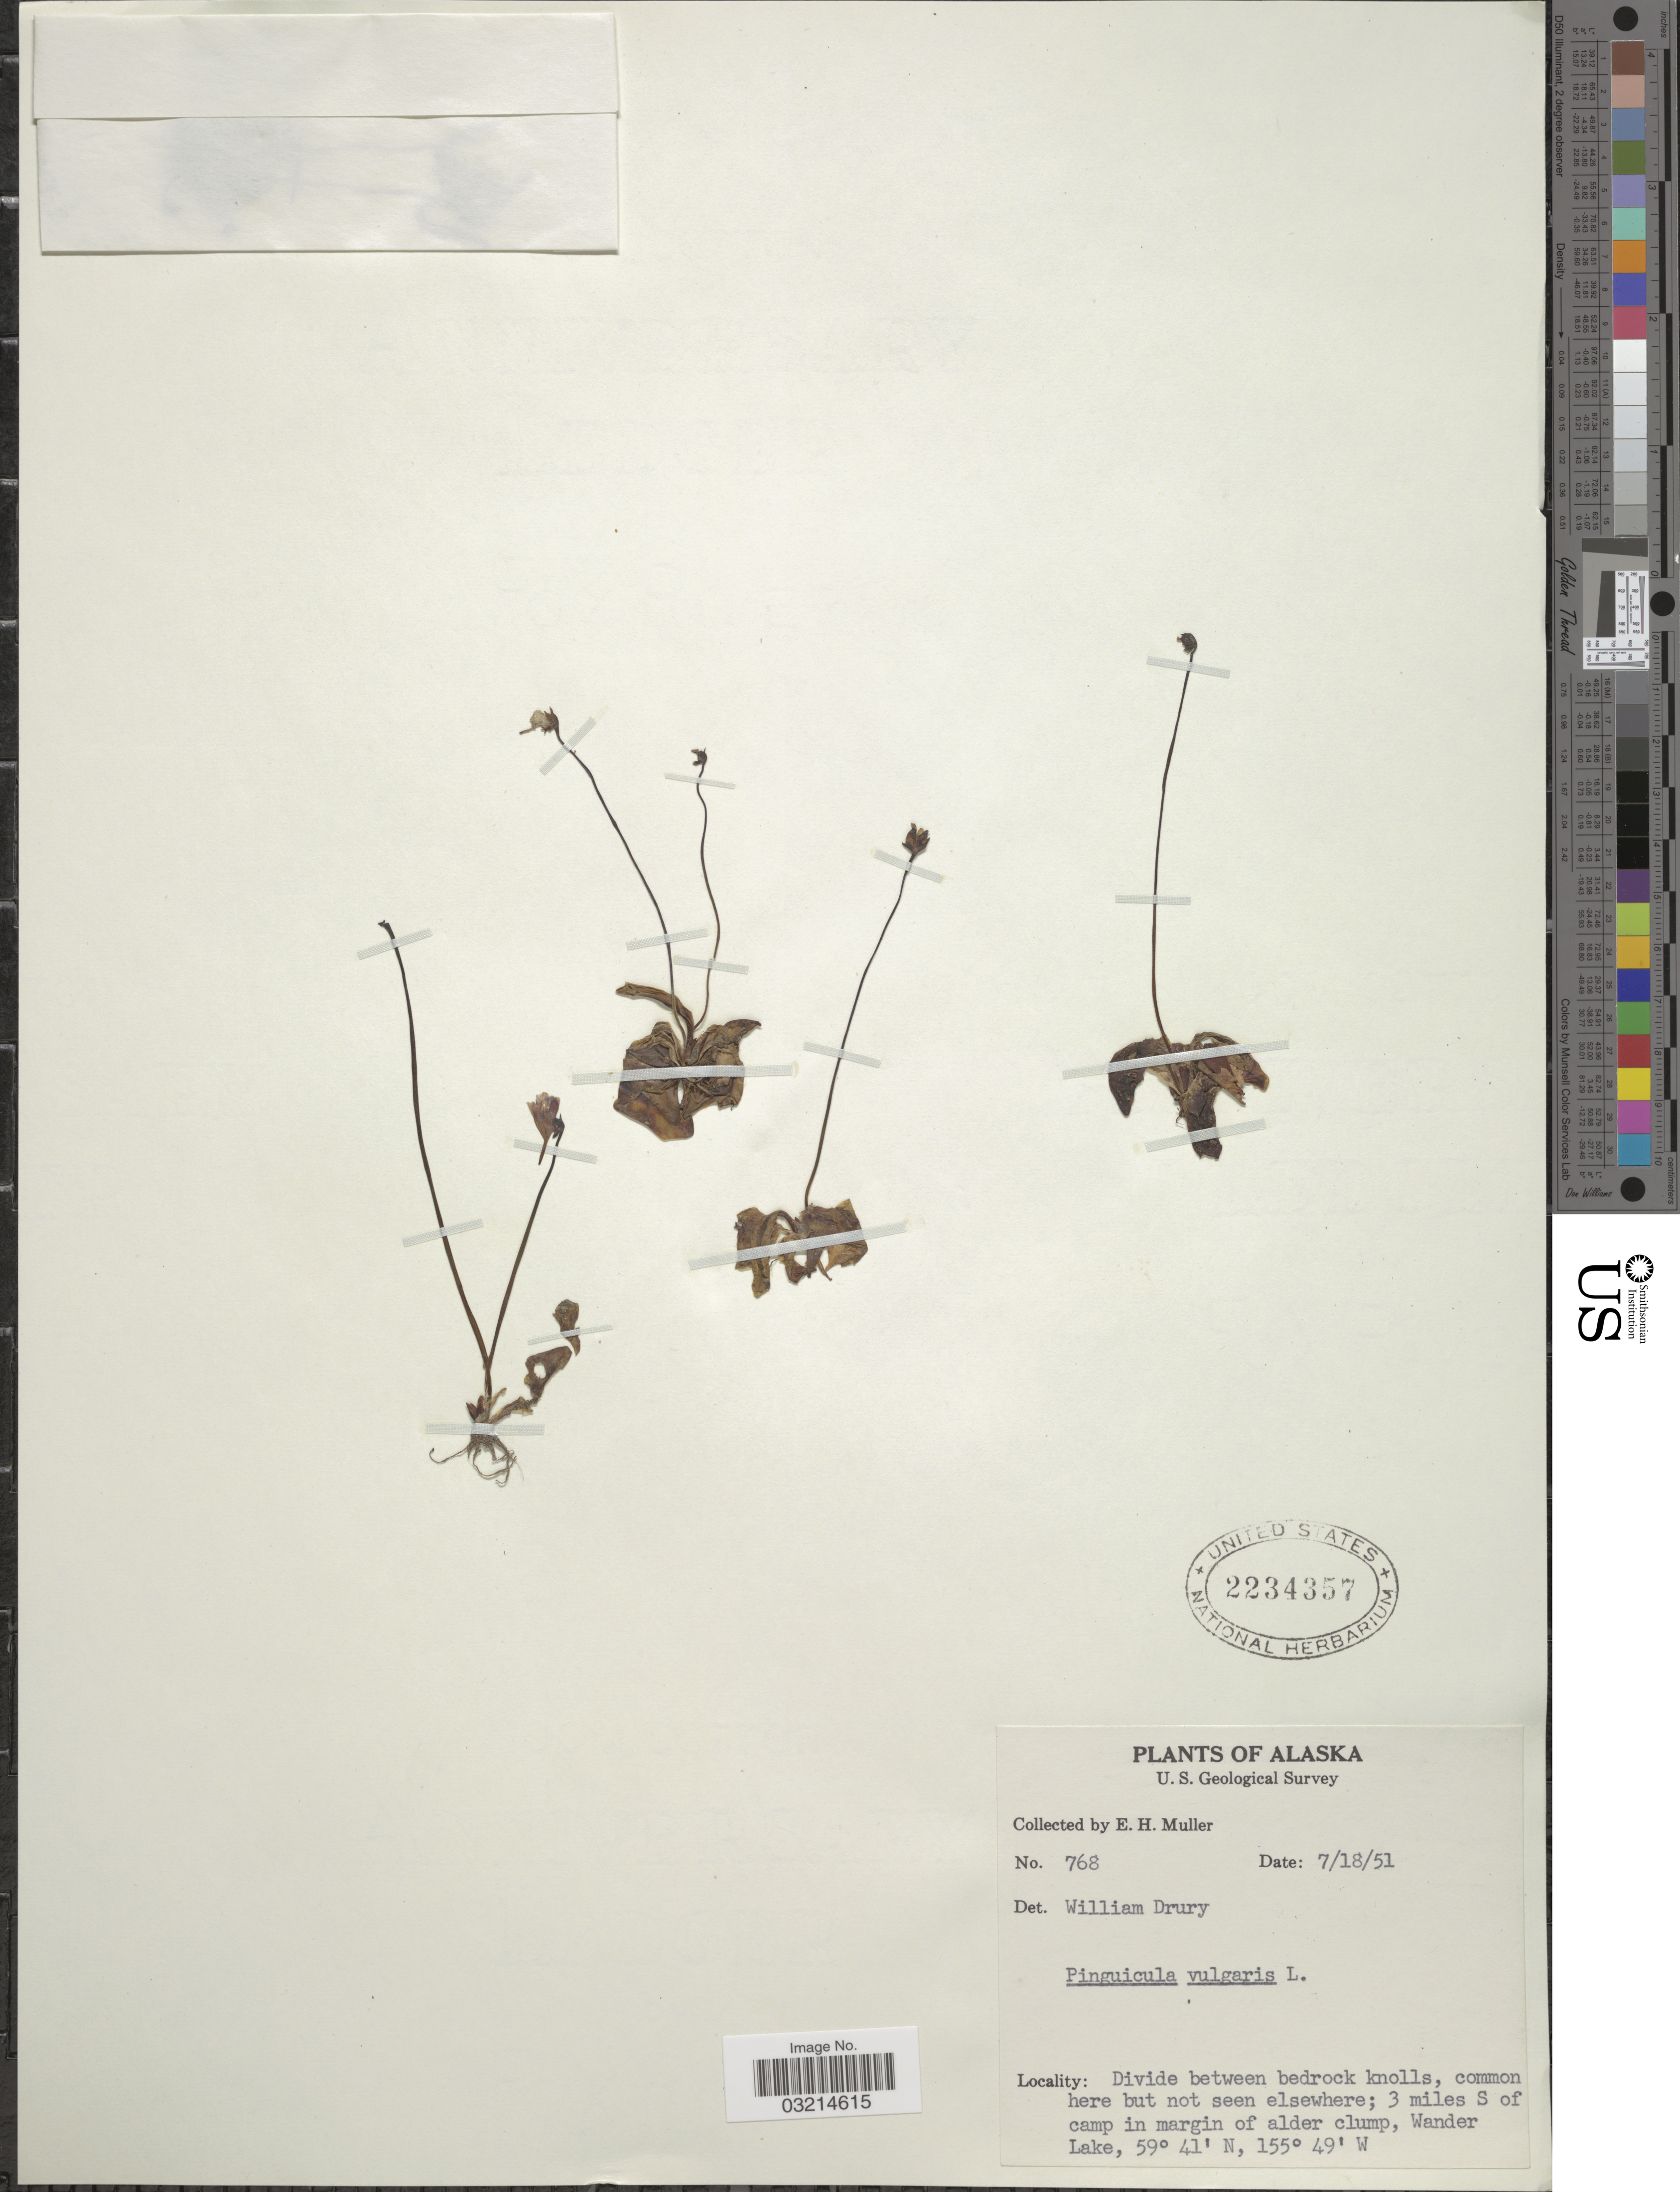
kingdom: Plantae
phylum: Tracheophyta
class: Magnoliopsida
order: Lamiales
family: Lentibulariaceae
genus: Pinguicula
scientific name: Pinguicula vulgaris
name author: L.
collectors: E. H. Muller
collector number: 768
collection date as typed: Transcribed d/m/y: 18/7/51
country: United States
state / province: Alaska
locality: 3 miles S of camp in margin of alder clump, Wander Lake.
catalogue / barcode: US 2234357